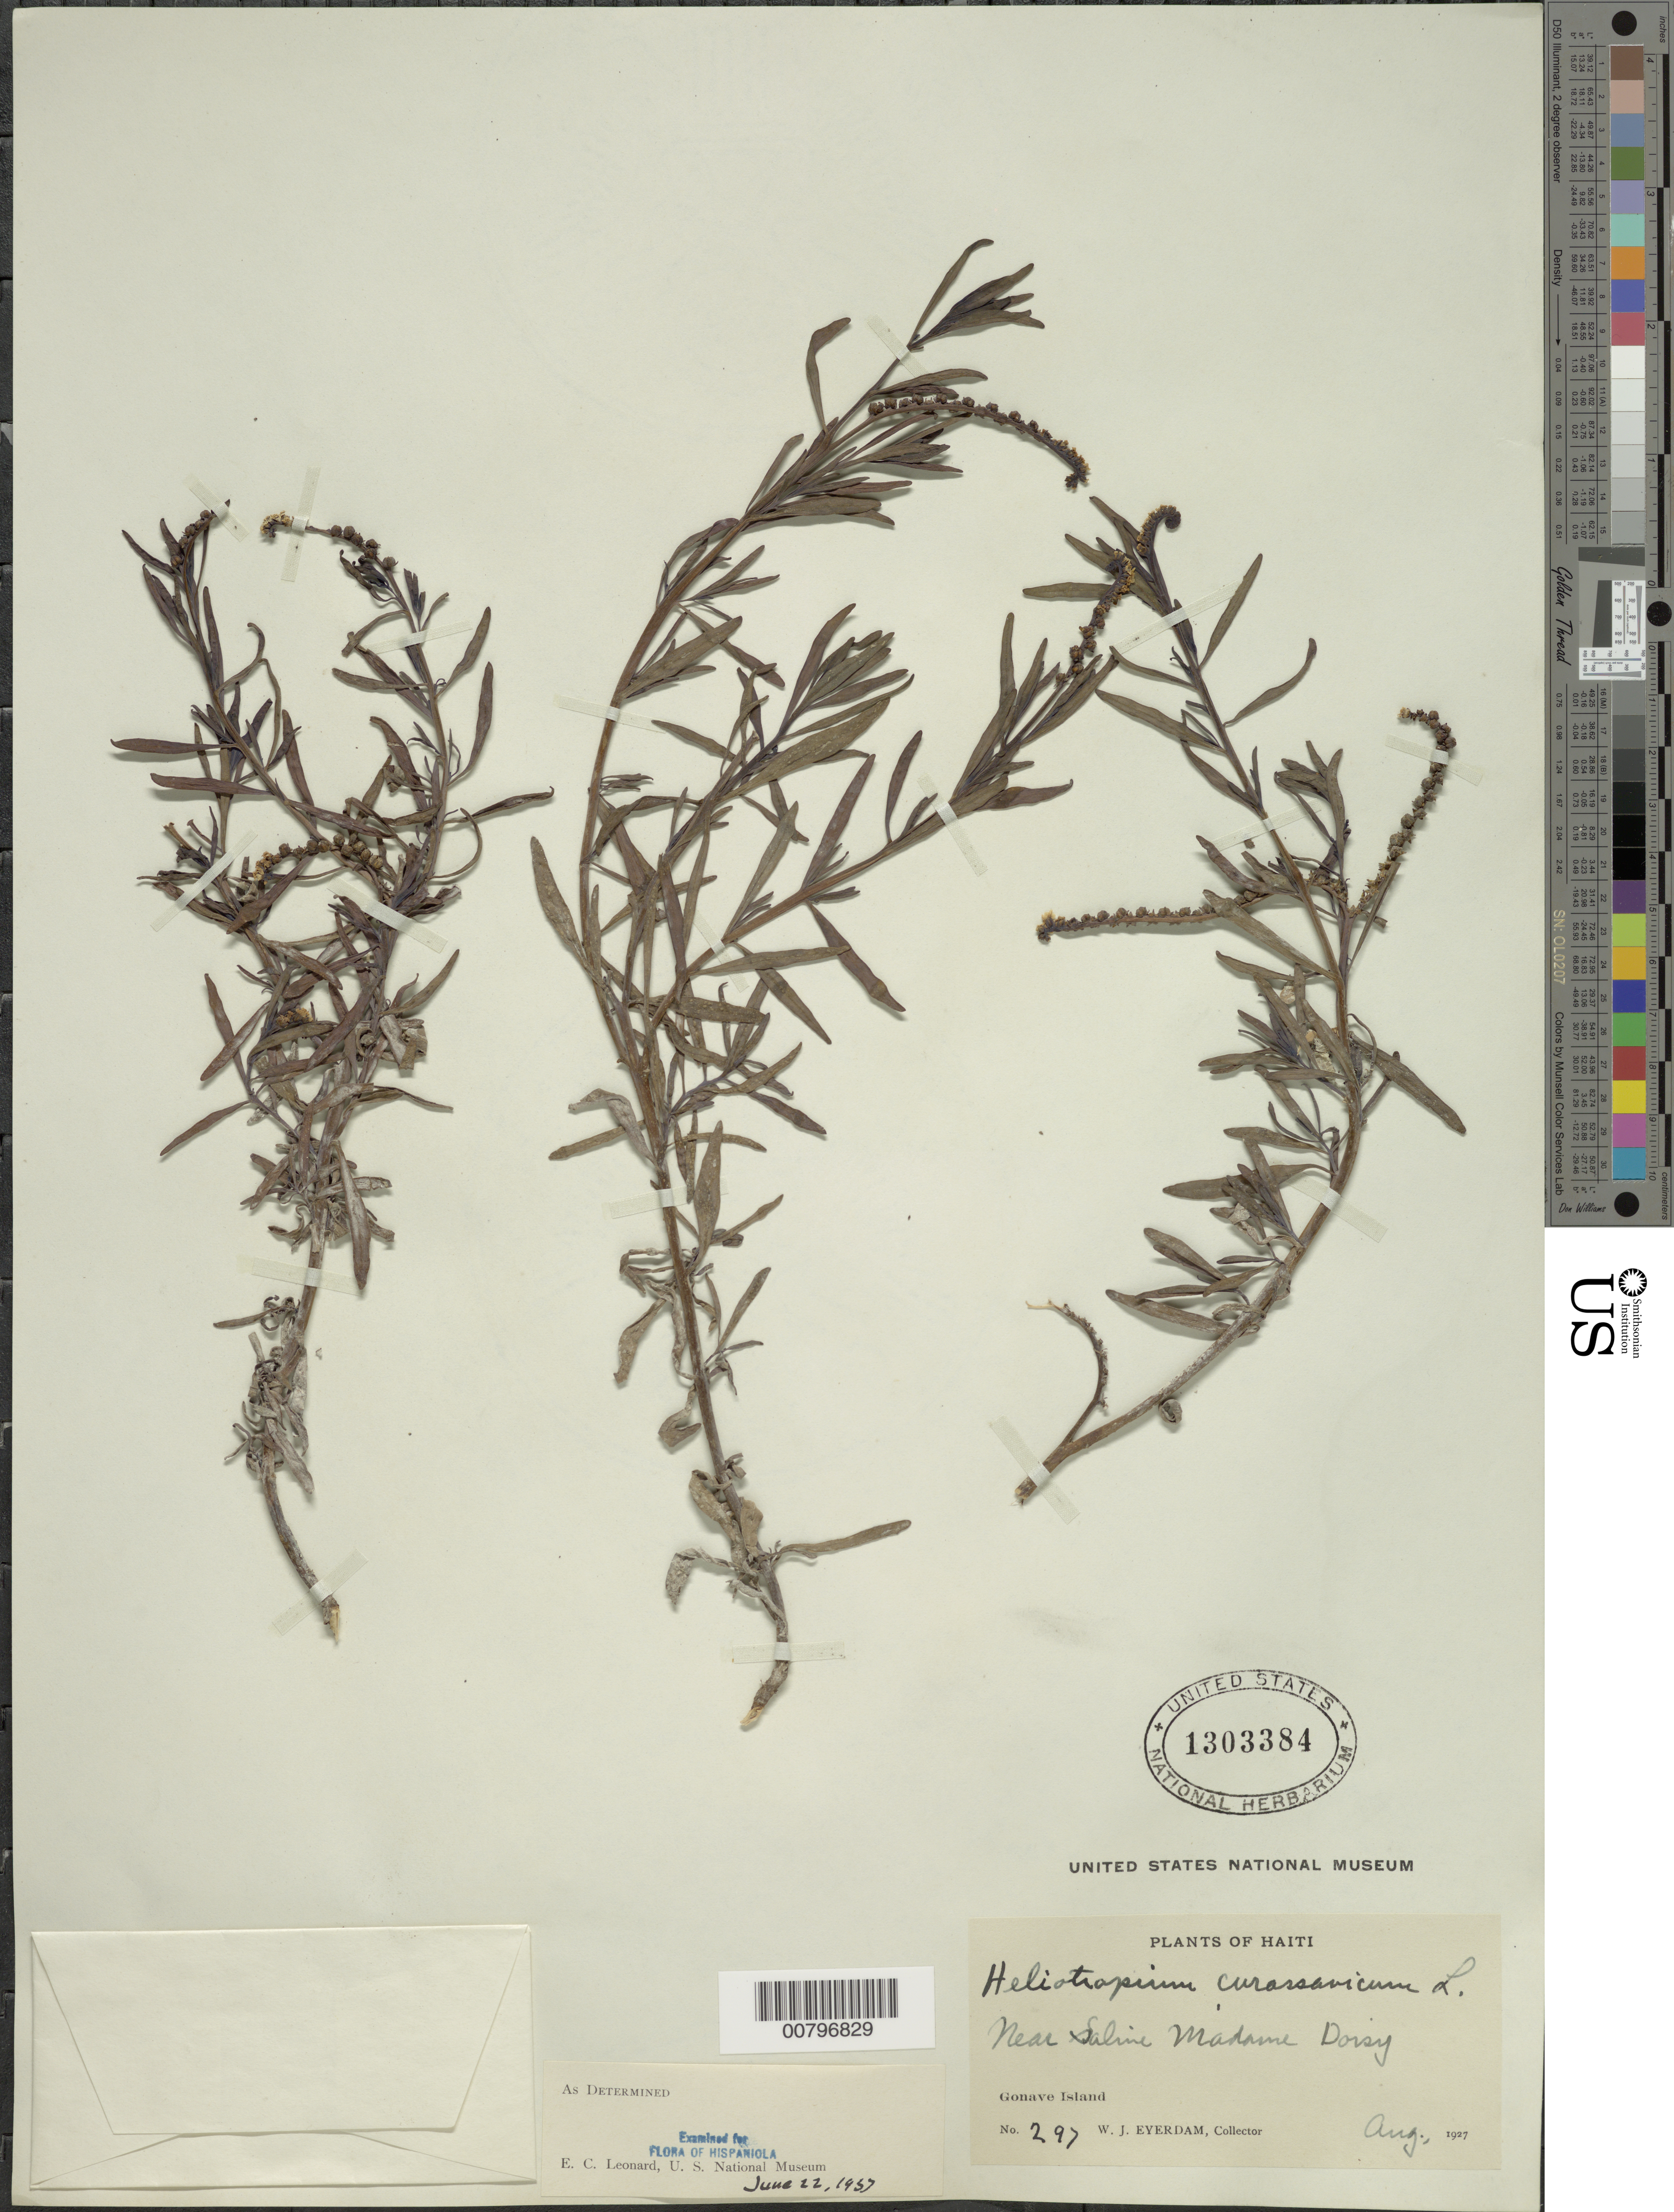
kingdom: Plantae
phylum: Tracheophyta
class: Magnoliopsida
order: Boraginales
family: Heliotropiaceae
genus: Heliotropium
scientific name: Heliotropium curassavicum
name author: L.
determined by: Leonard, Emery C., (US)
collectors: W. J. Eyerdam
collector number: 297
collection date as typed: Aug 1927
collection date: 1927-08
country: Haiti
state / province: Ouest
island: Île de la Gonâve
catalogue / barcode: US 1303384